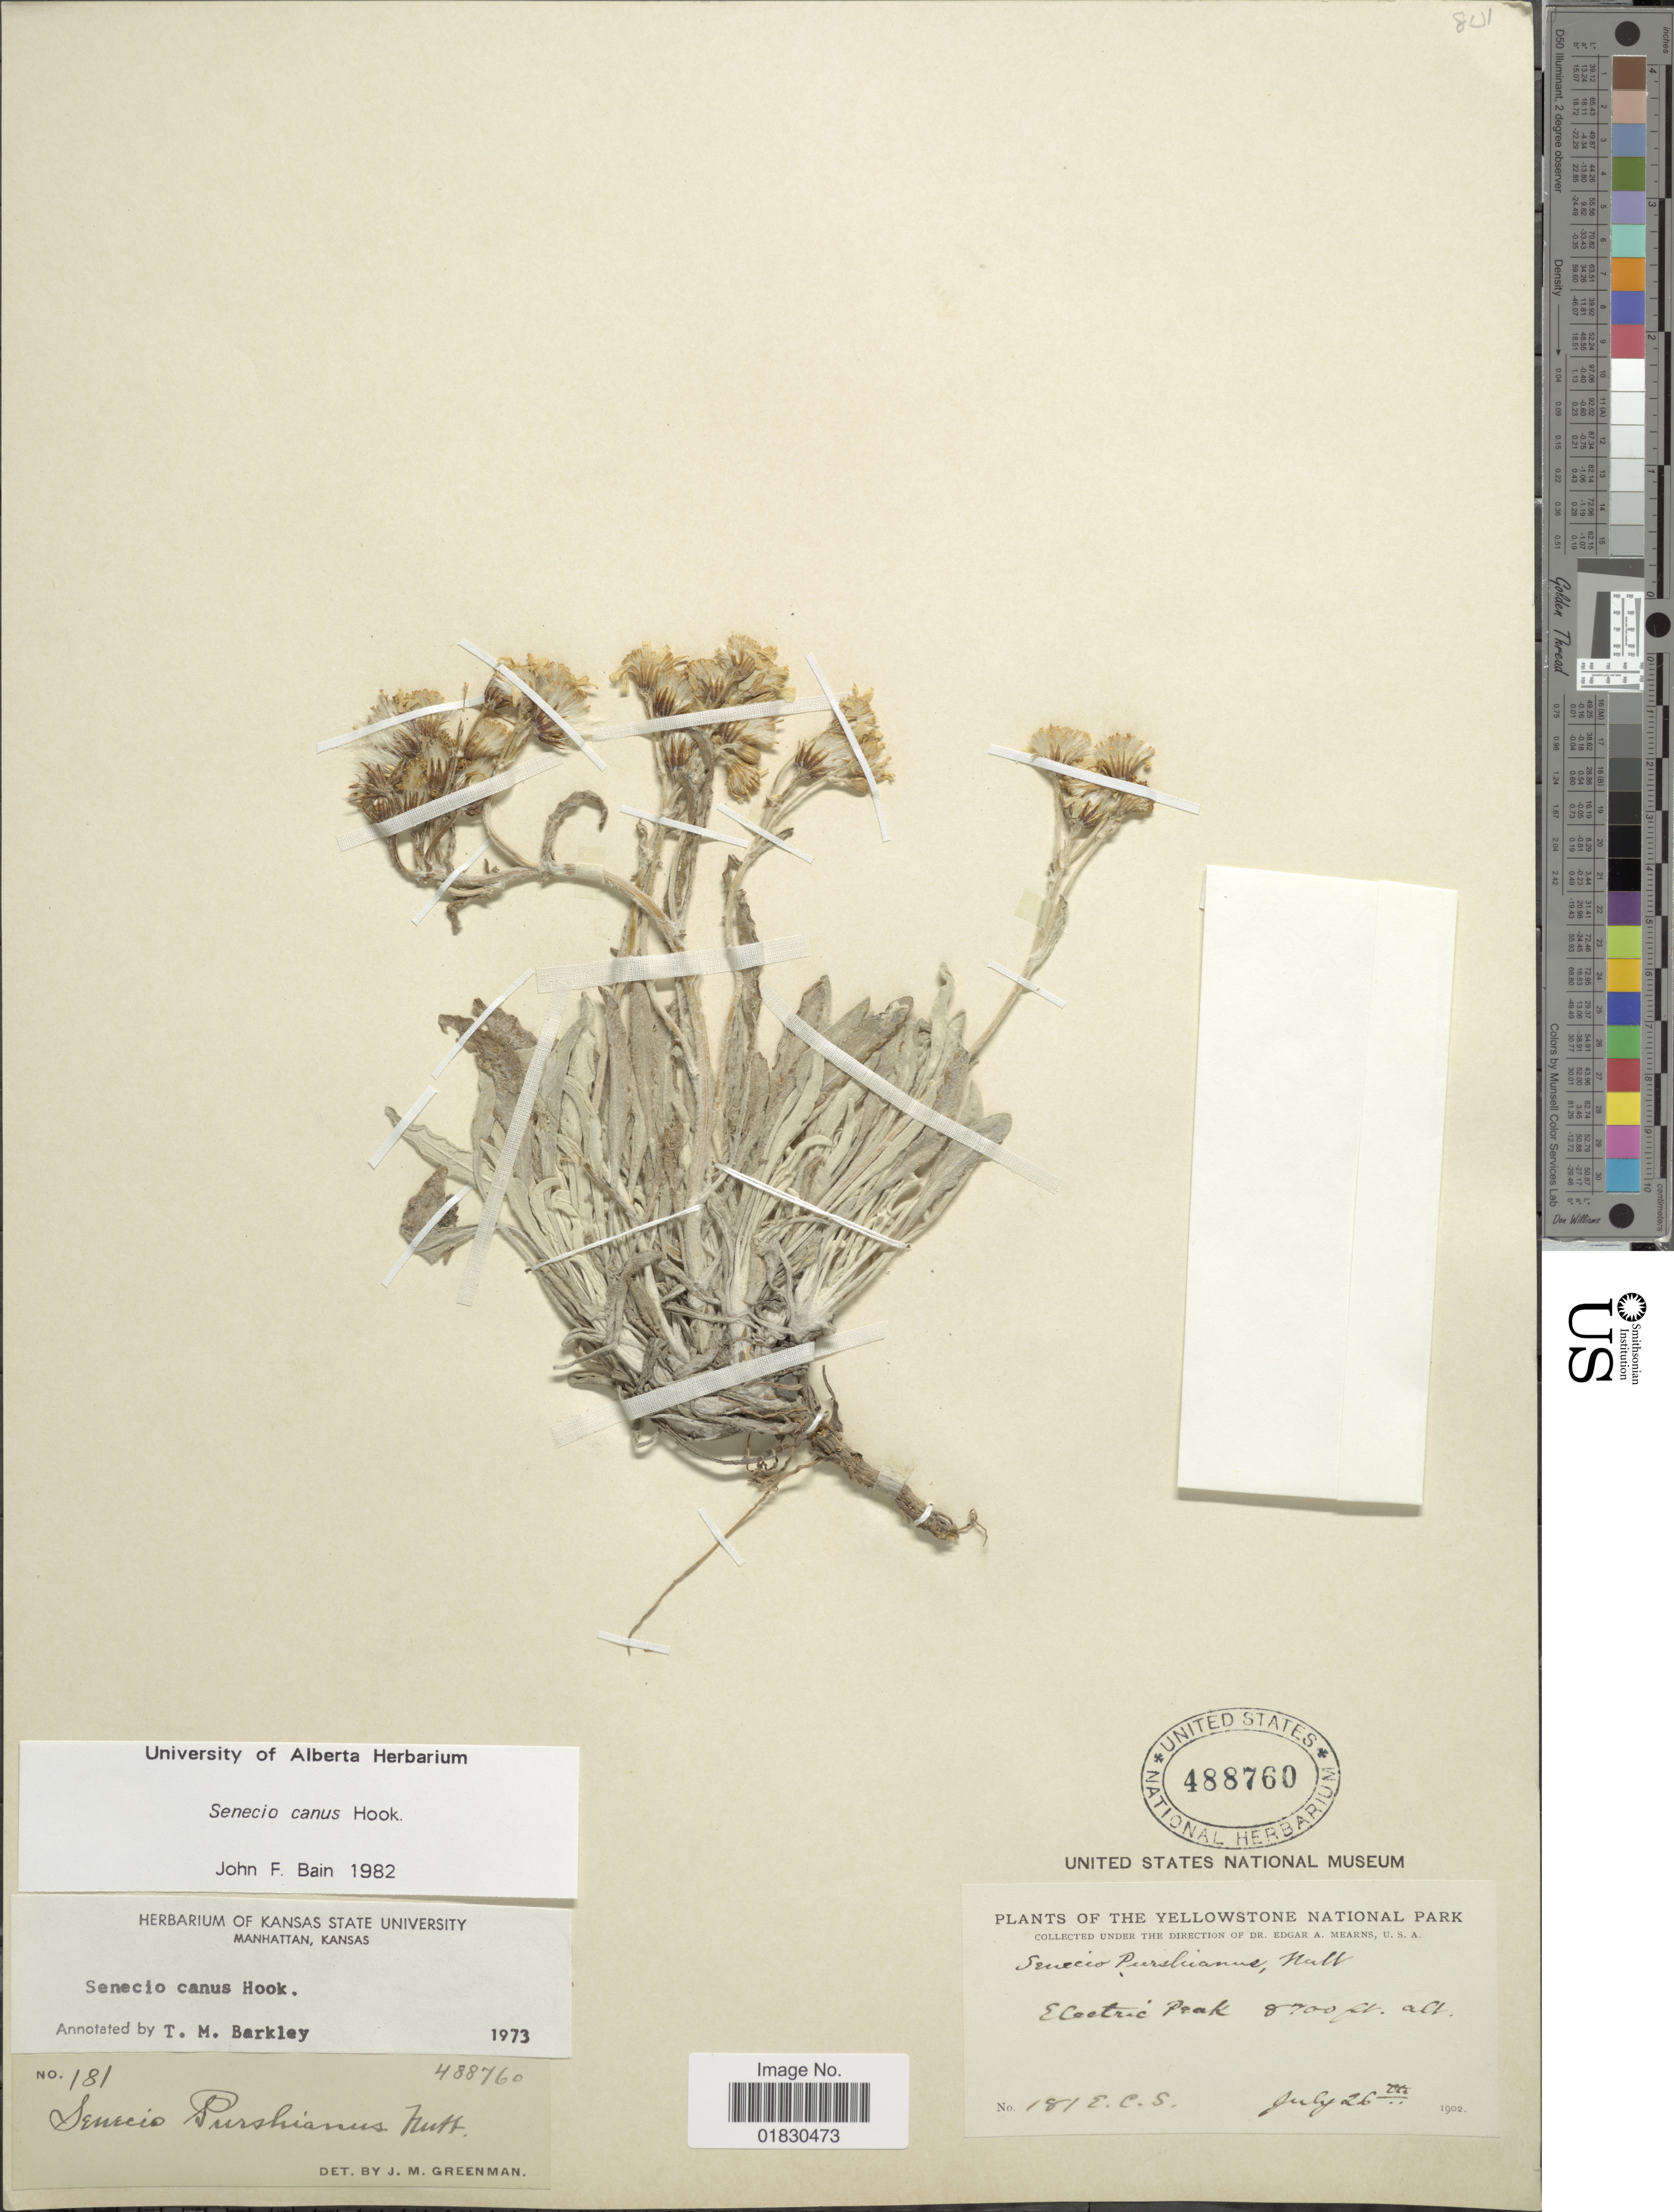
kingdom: Plantae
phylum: Tracheophyta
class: Magnoliopsida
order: Asterales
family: Asteraceae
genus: Packera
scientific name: Packera cana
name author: (Hook.) W.A. Weber & Á. Löve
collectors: E. C. Smith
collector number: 181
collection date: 1902-07-26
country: United States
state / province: Montana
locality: The Yellowstone National Park, Electric Peak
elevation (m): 2652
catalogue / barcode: US 488760